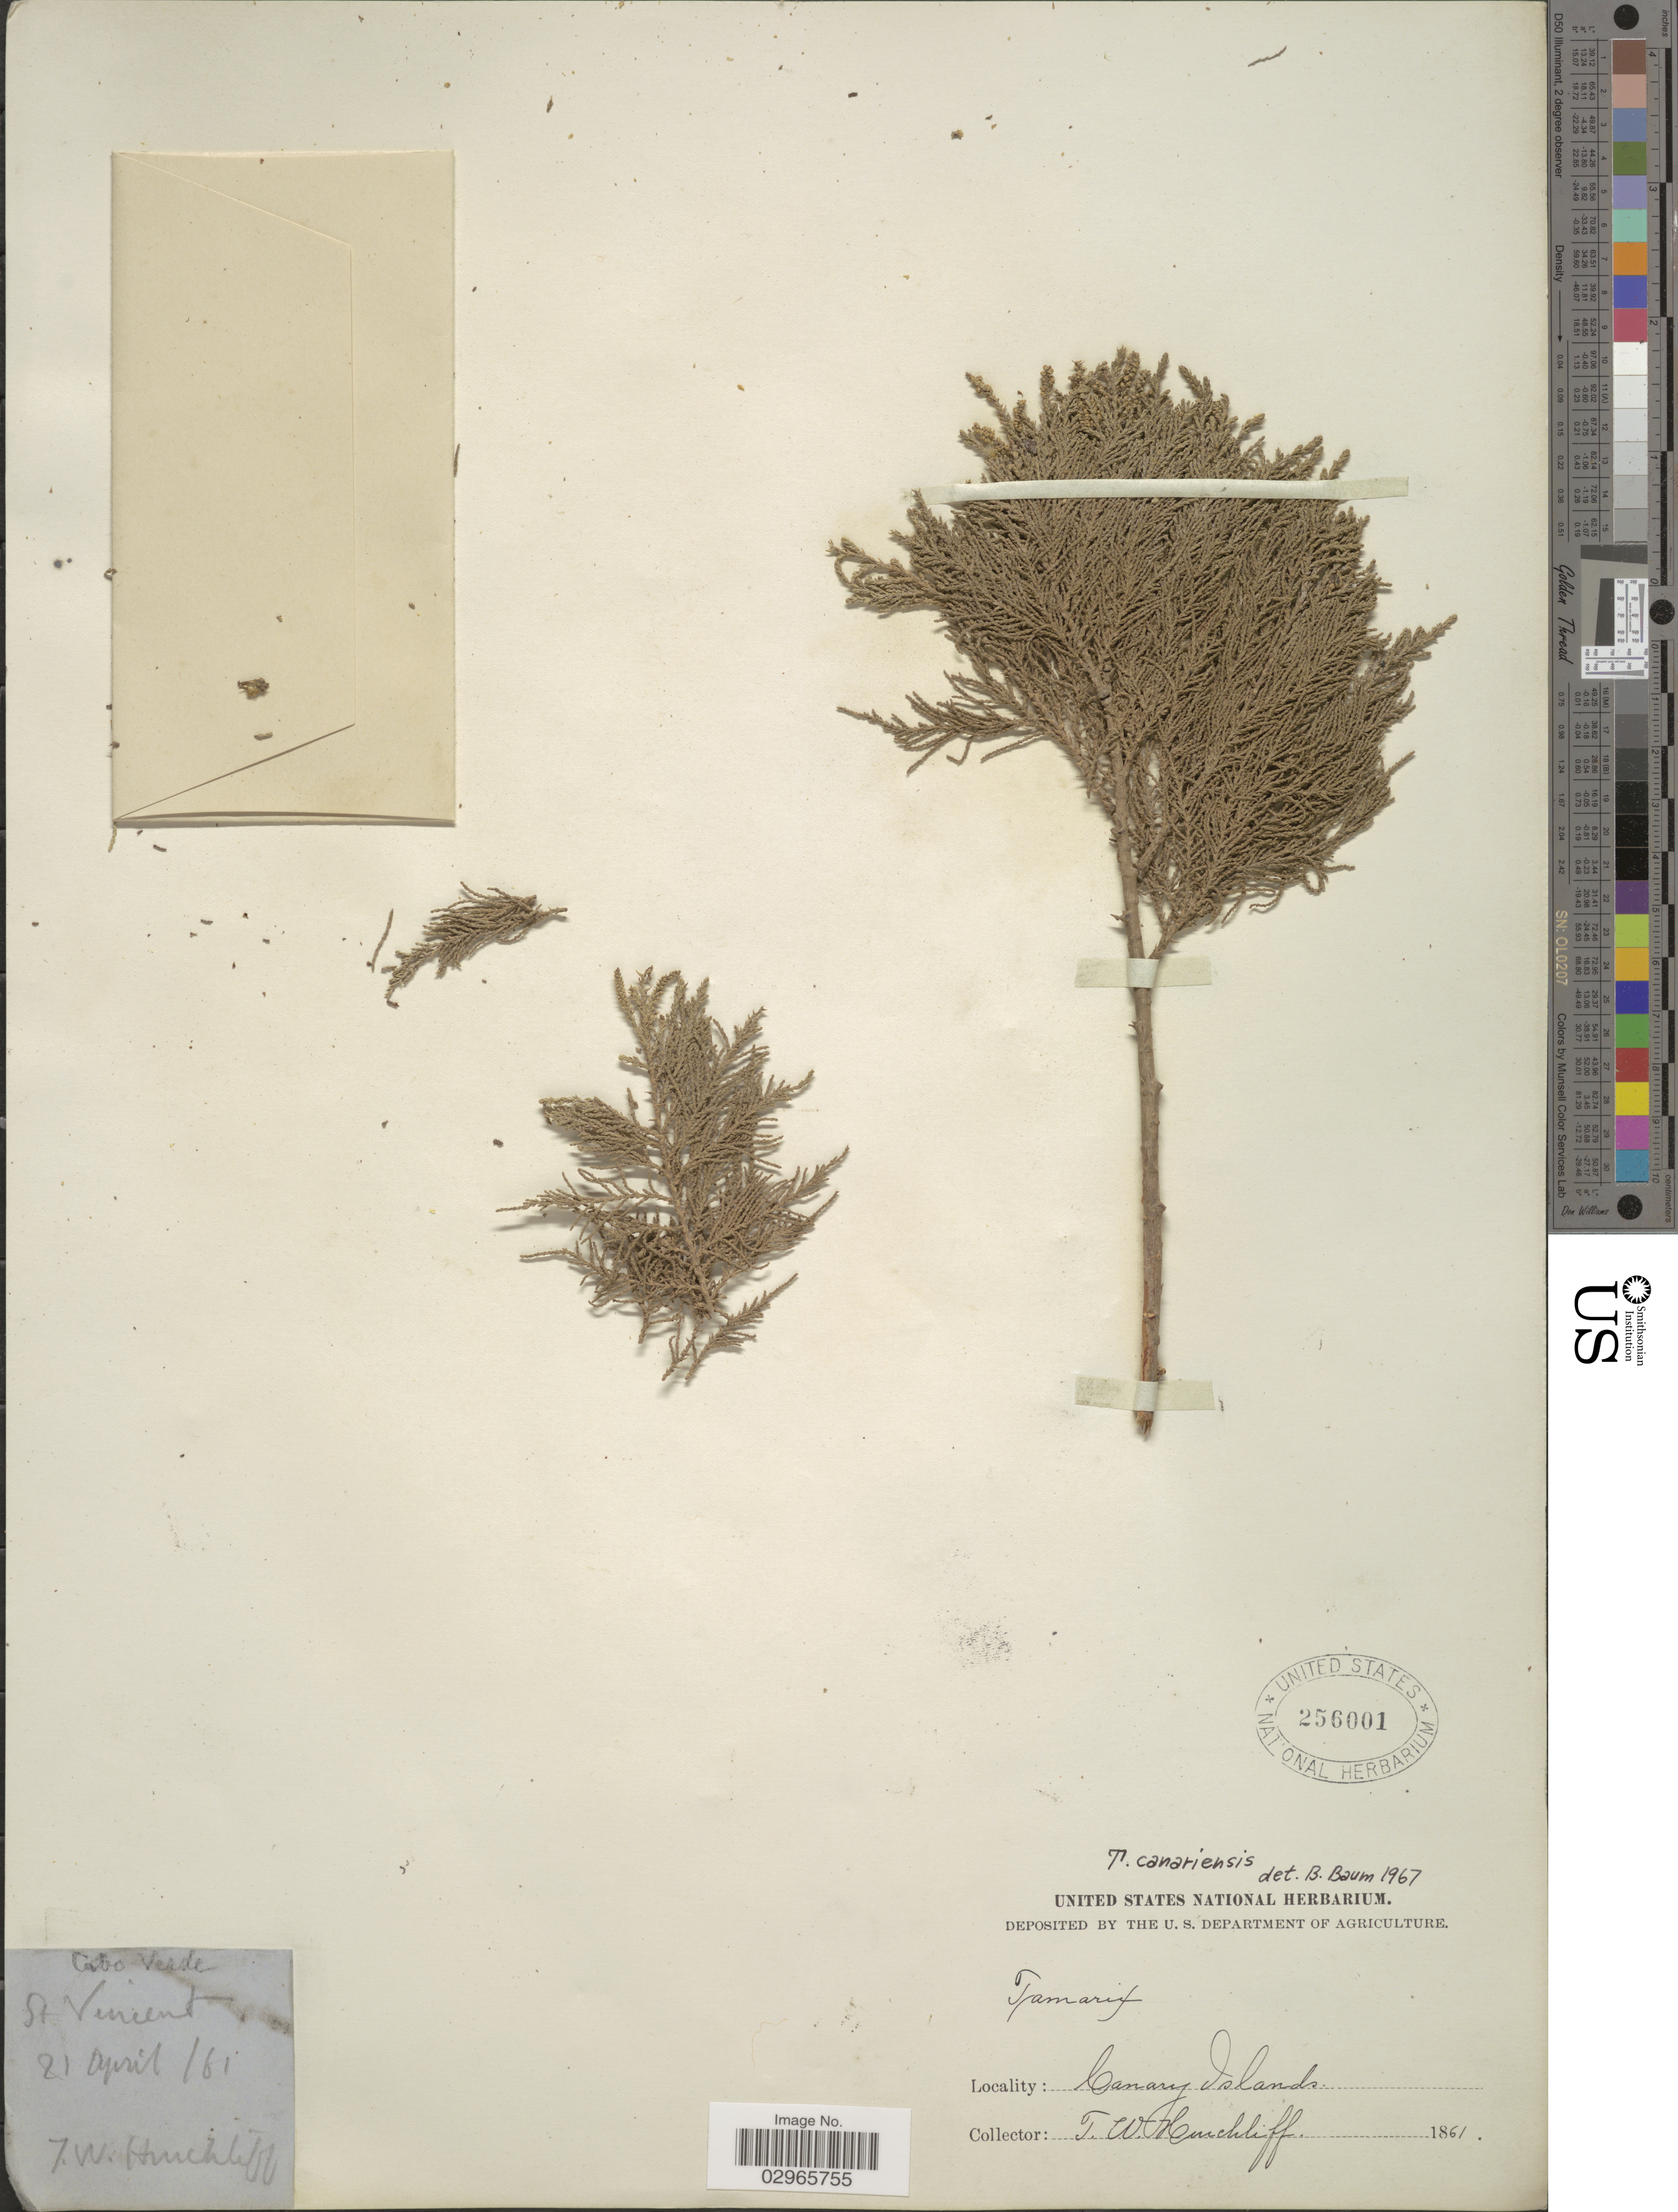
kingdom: Plantae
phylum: Tracheophyta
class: Magnoliopsida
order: Caryophyllales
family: Tamaricaceae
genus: Tamarix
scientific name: Tamarix canariensis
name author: Willd.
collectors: T. Hinchliff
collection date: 1861-04-21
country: Cape Verde Islands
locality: Cabo Verde. St. Vincent. Canary Islands.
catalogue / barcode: US 256001